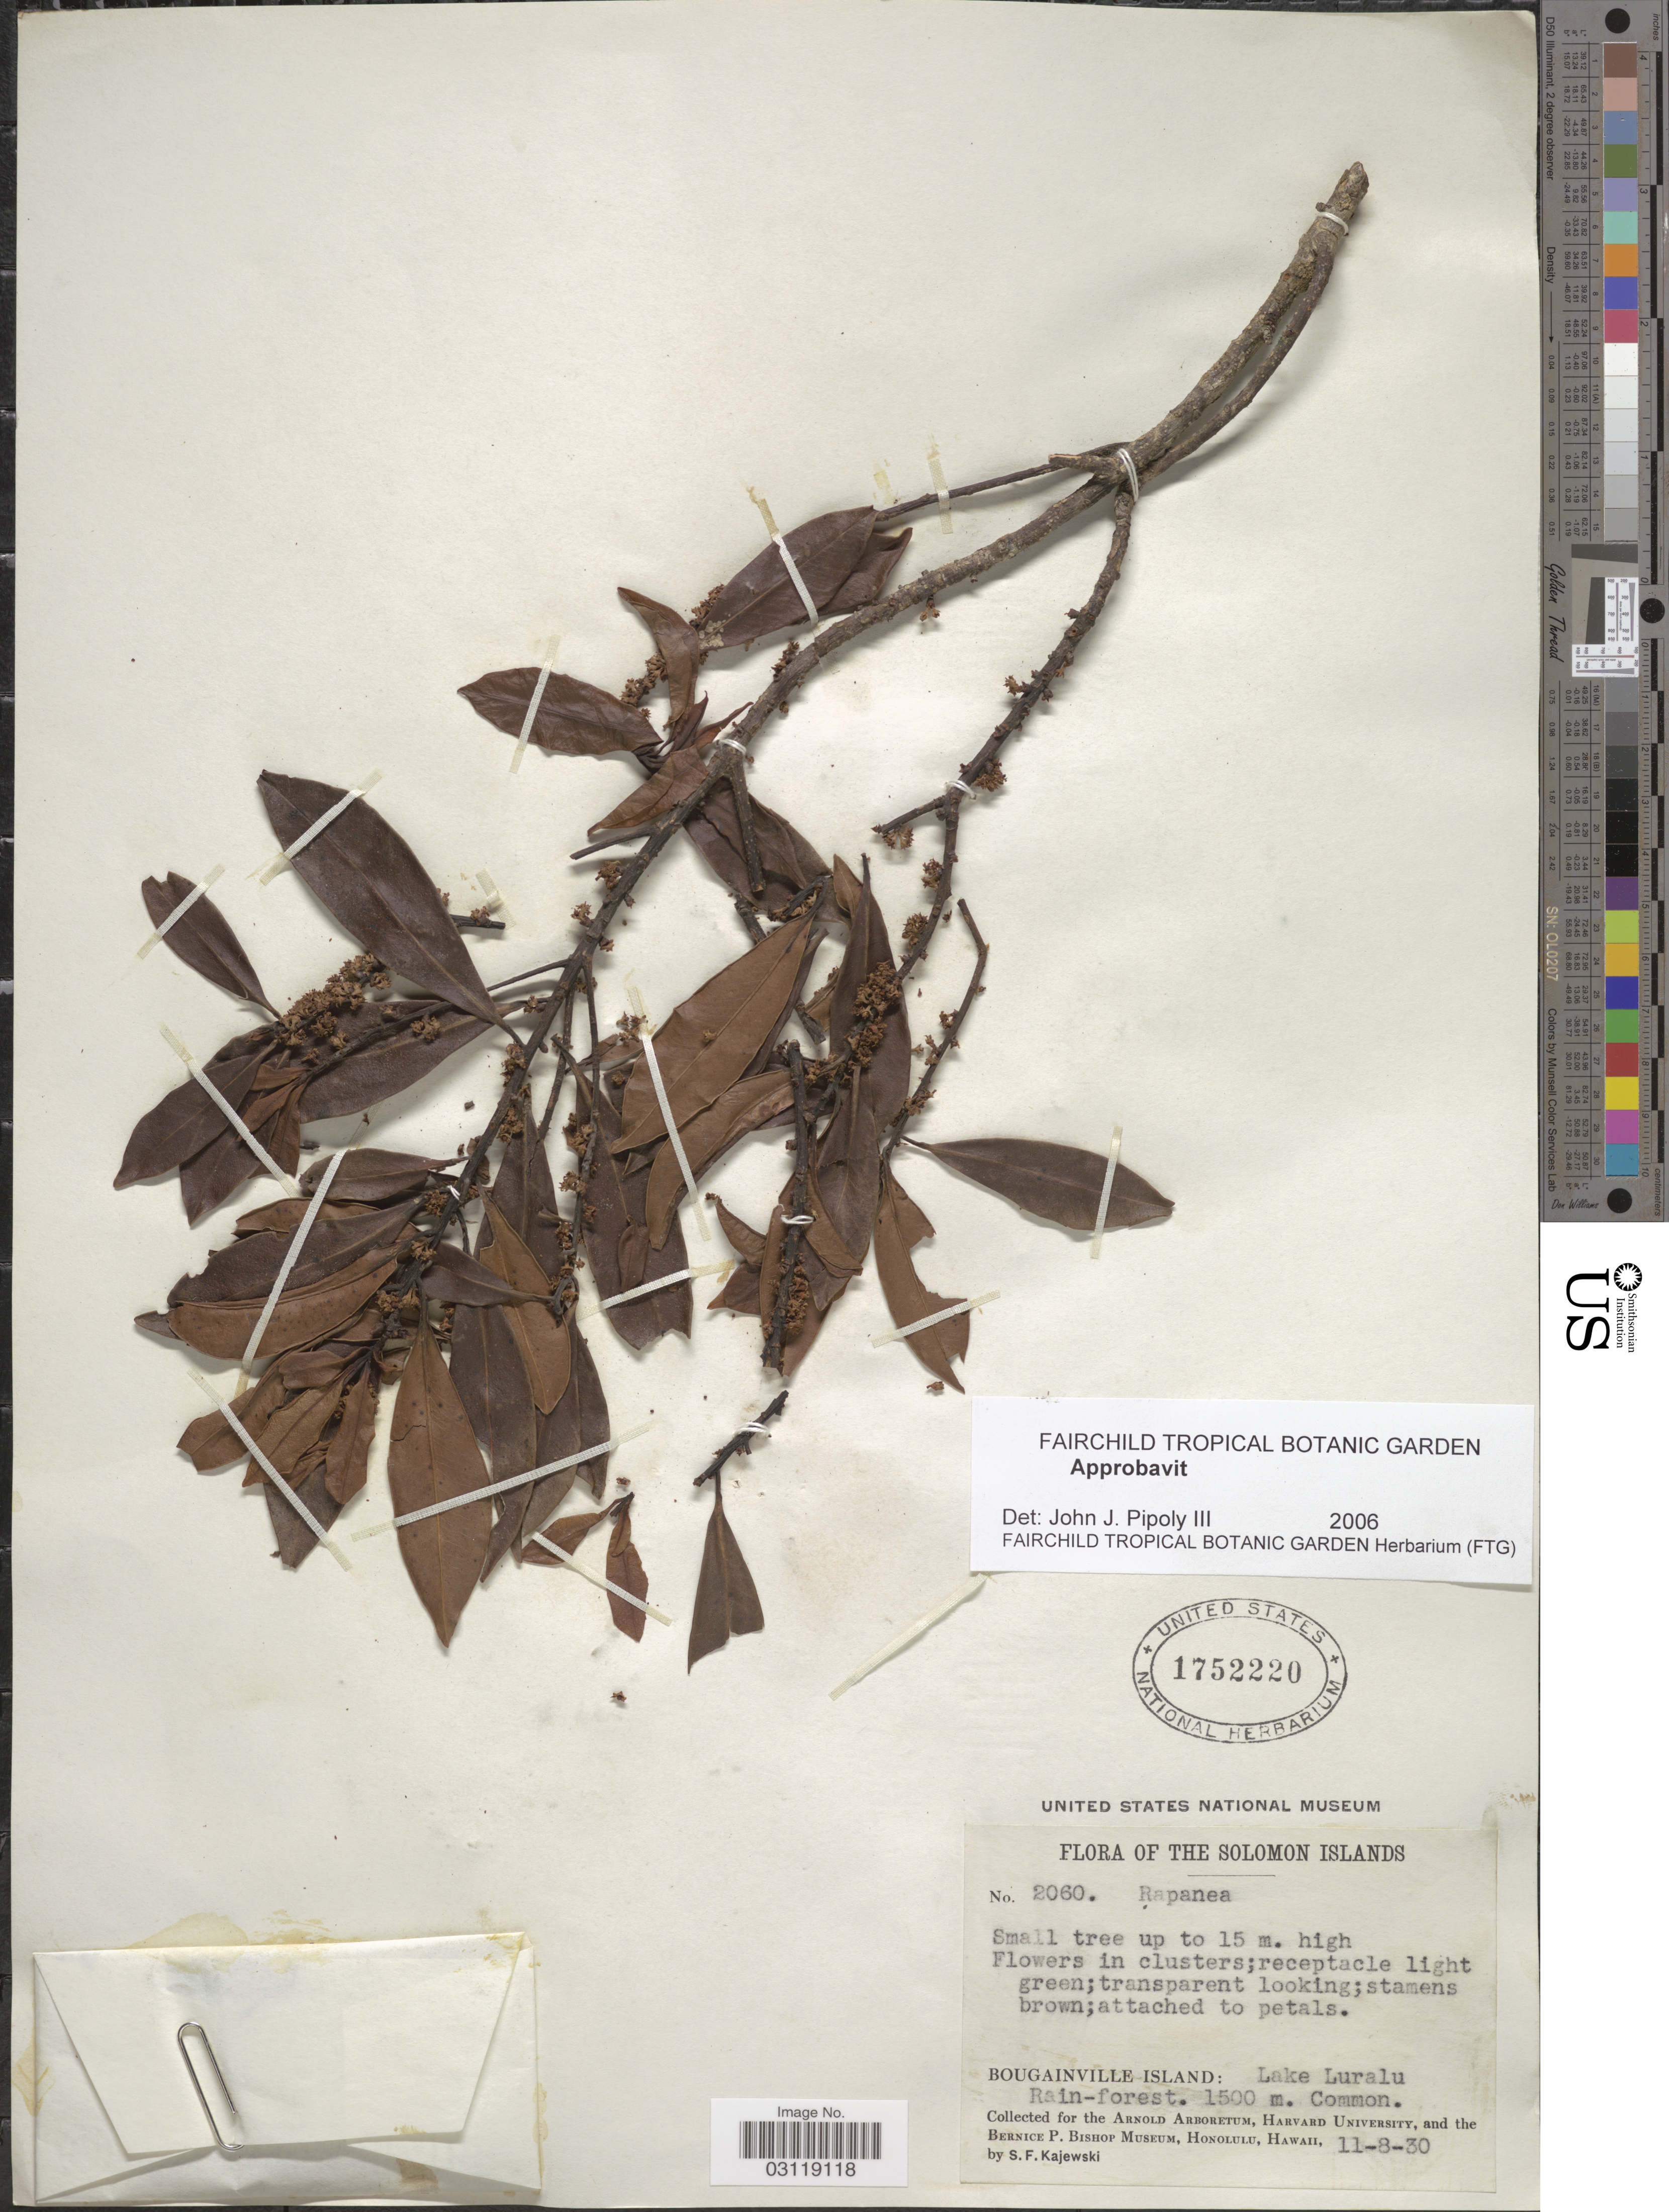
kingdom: Plantae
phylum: Tracheophyta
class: Magnoliopsida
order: Ericales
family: Primulaceae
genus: Rapanea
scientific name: Rapanea sp.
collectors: S. Kajewski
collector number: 2060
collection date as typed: Transcribed d/m/y: 11/8/30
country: Papua New Guinea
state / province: Bougainville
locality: The Solomon Islands. Bougainville Island: Lake Luralu.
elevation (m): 1500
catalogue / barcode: US 1752220